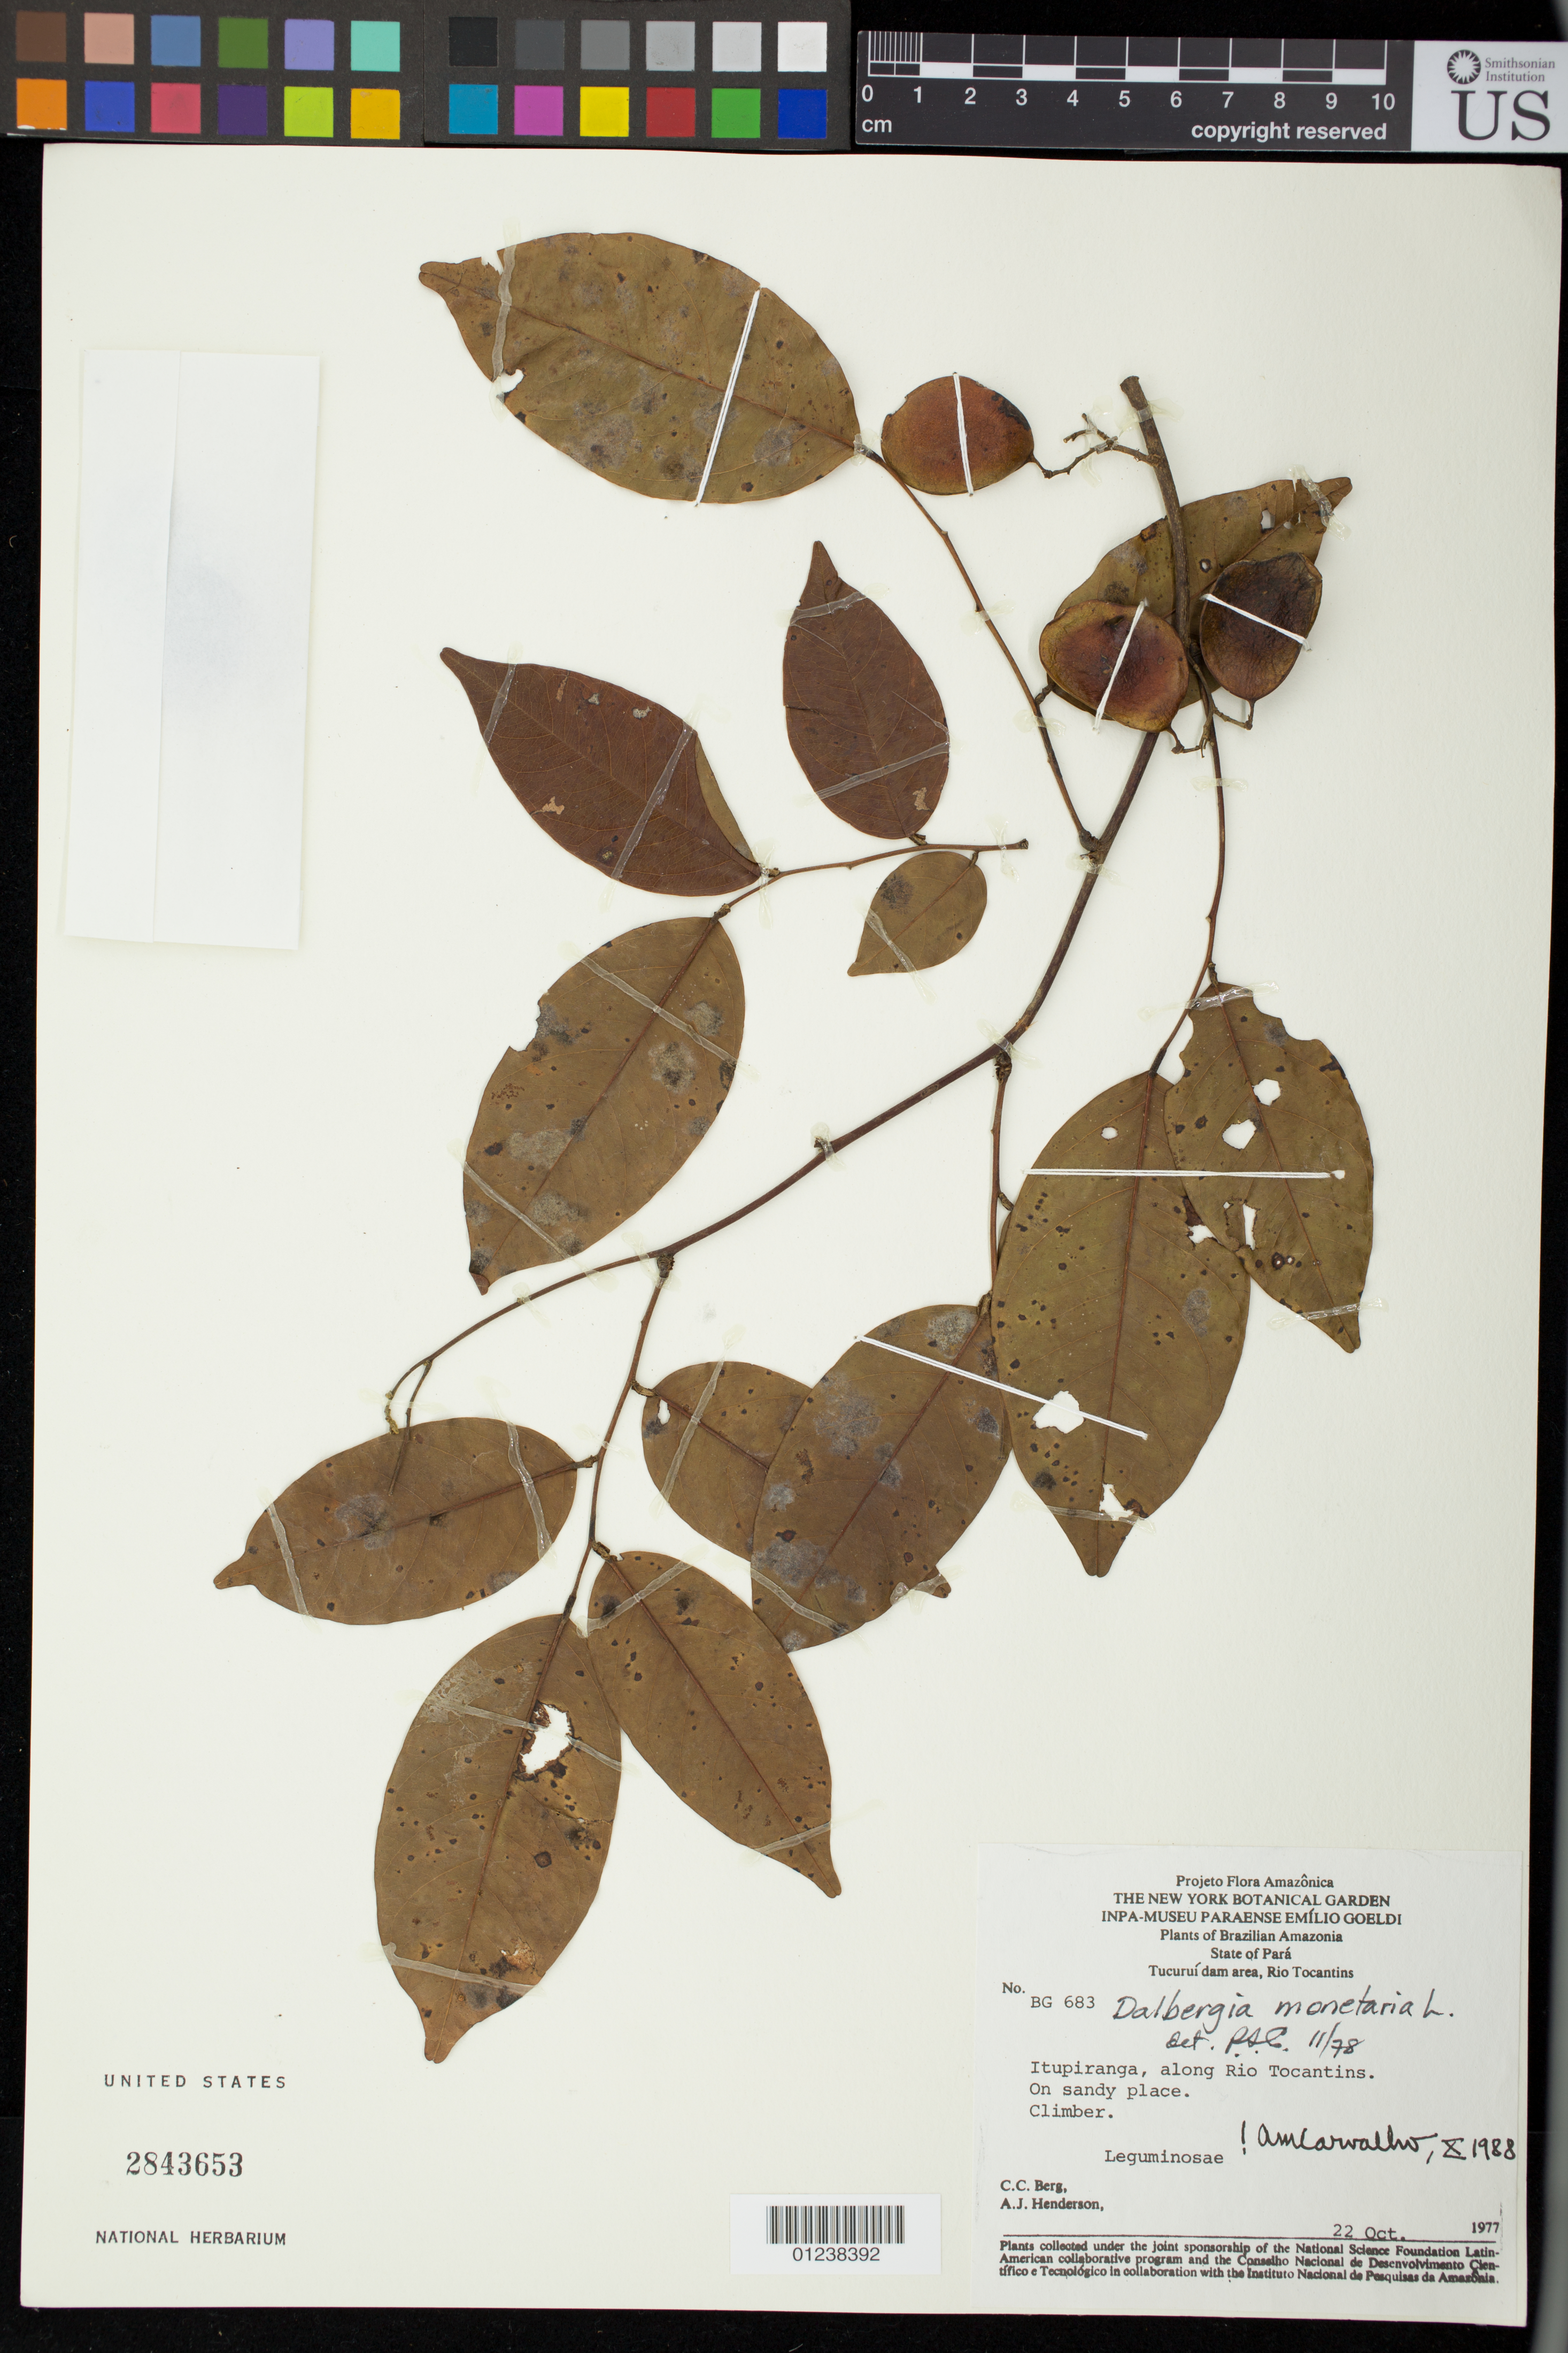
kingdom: Plantae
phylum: Tracheophyta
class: Magnoliopsida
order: Fabales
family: Fabaceae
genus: Dalbergia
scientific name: Dalbergia monetaria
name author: L. f.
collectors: C. C. Berg & A. J. Henderson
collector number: BG 683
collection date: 1977-10-22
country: Brazil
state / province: Pará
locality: Tucurui dam area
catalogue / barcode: US 2843653